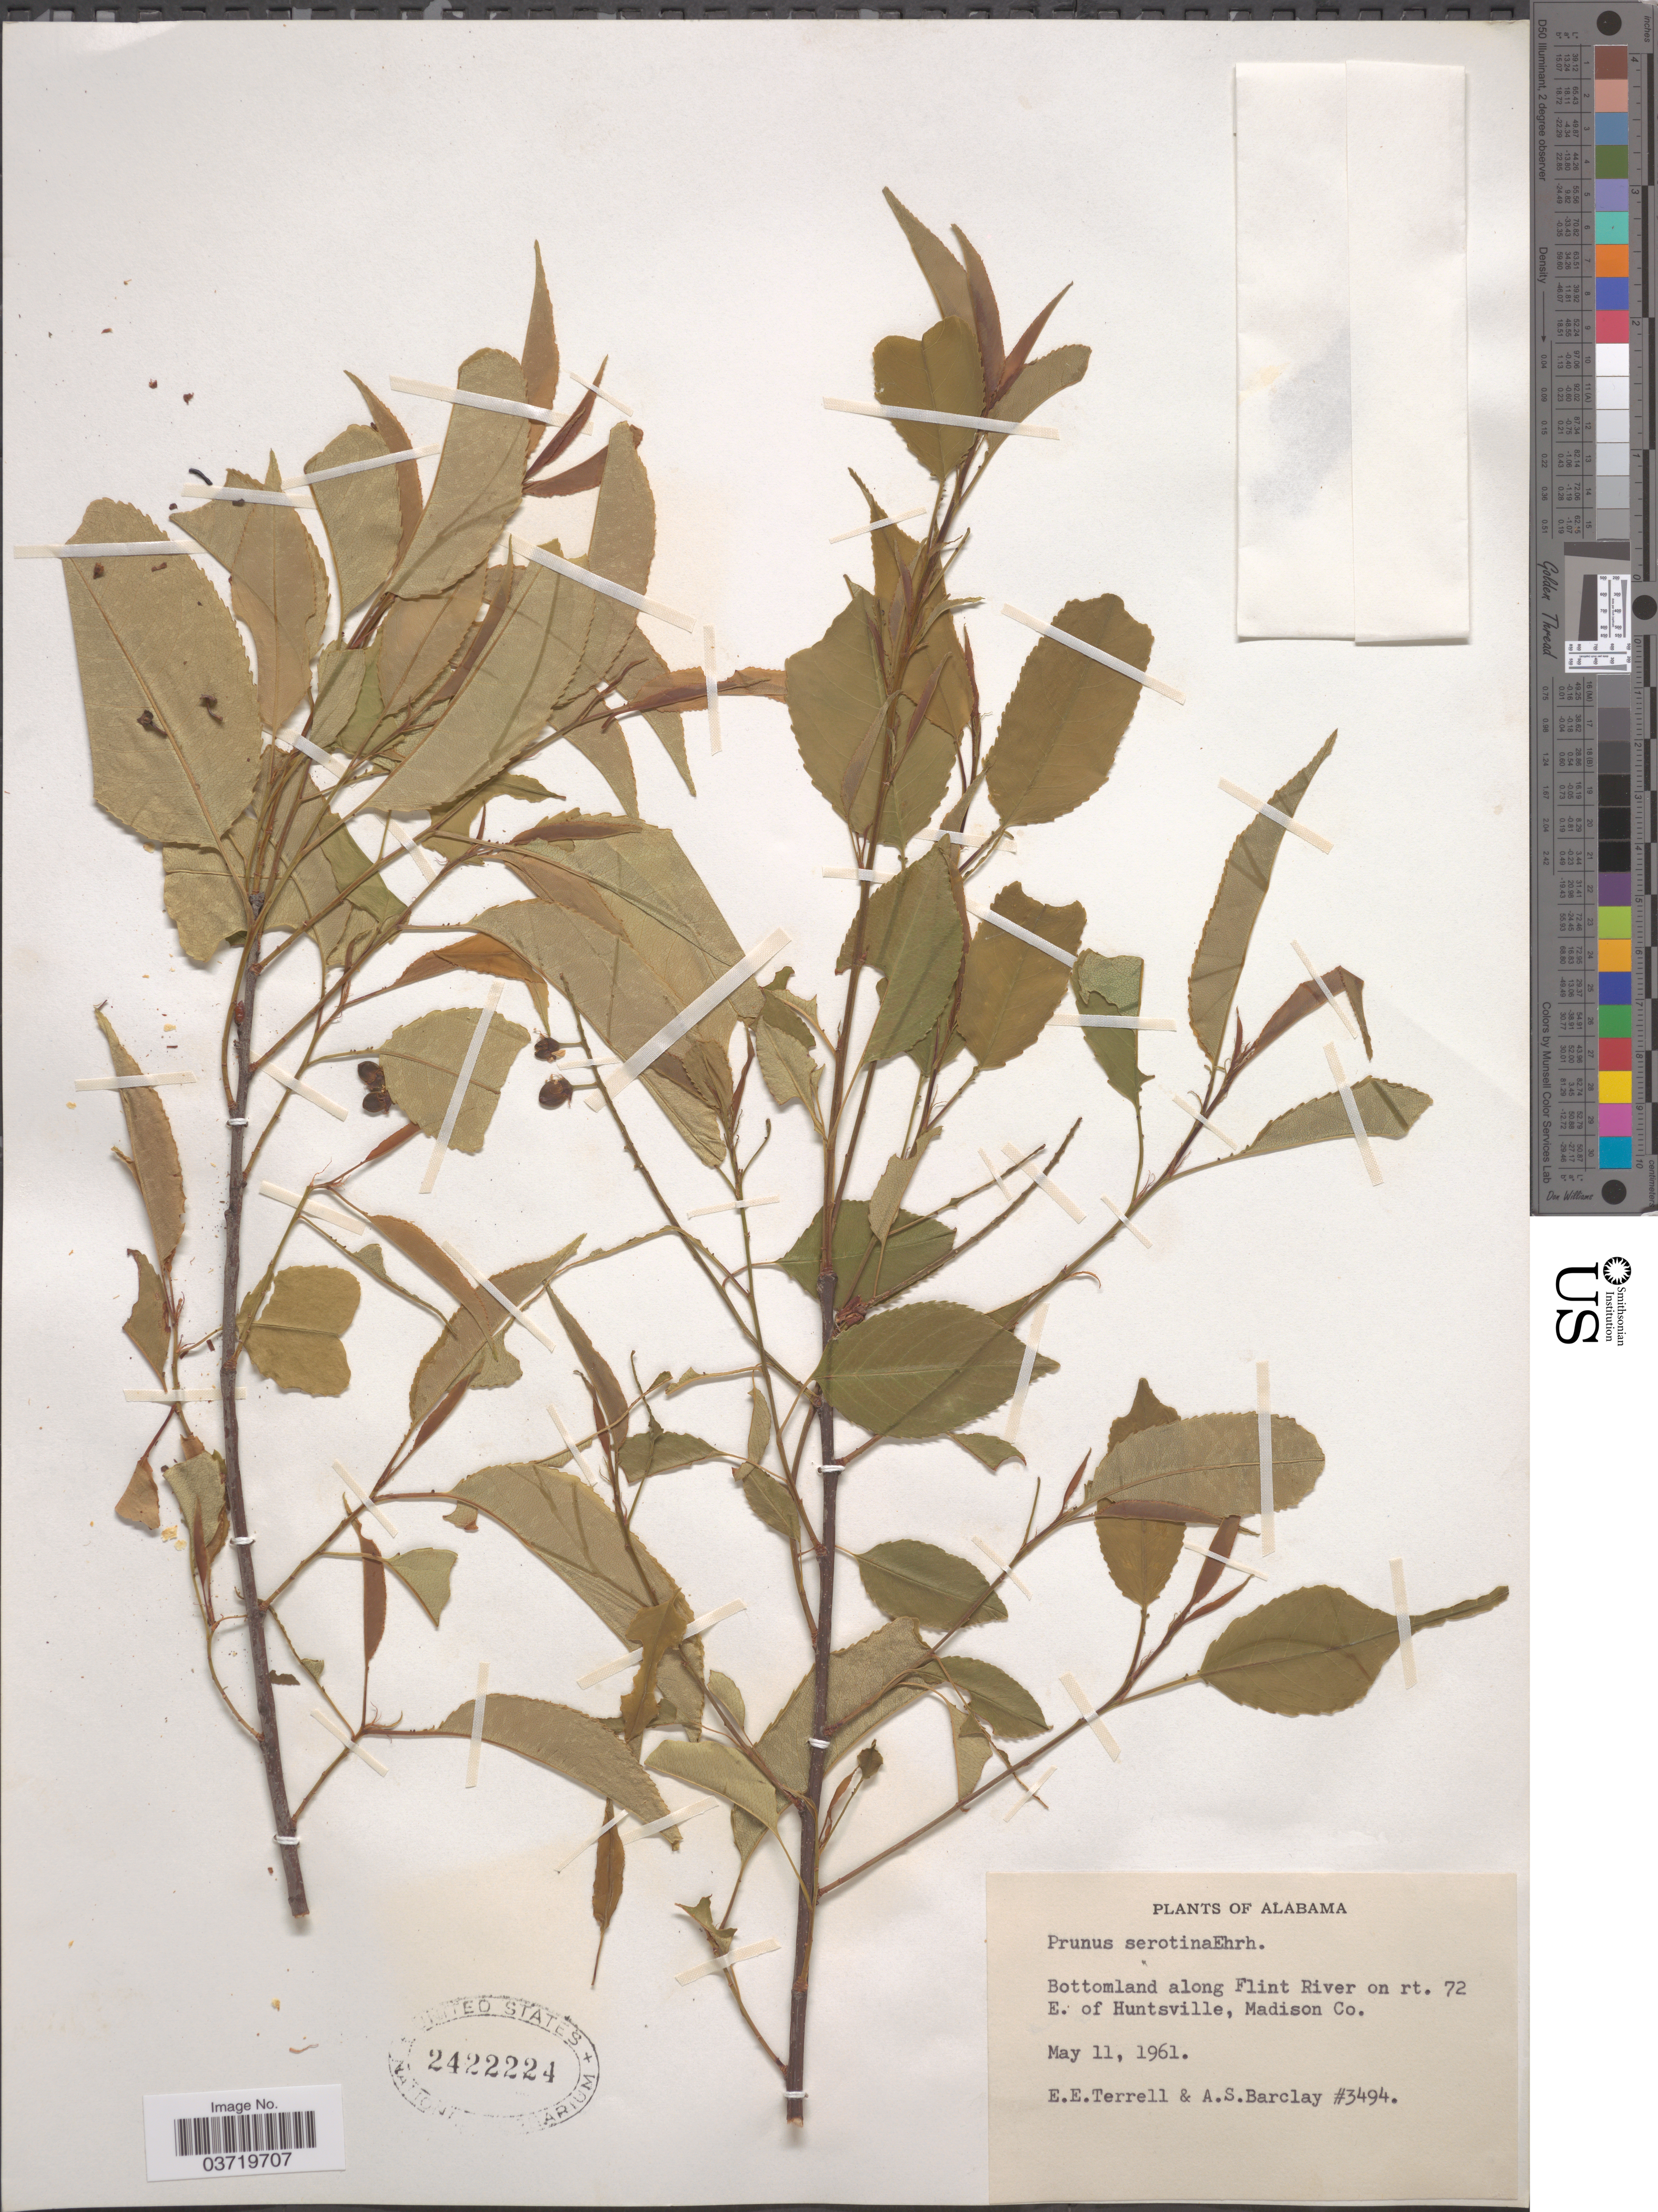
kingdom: Plantae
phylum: Tracheophyta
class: Magnoliopsida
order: Rosales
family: Rosaceae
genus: Prunus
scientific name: Prunus serotina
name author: Ehrh.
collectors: E. E. Terrell & A. S. Barclay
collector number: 3494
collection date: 1961-05-11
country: United States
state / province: Alabama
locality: Bottomland along Flint River on rt. 72 E. of Huntsville, Madison Co.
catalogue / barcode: US 2422224